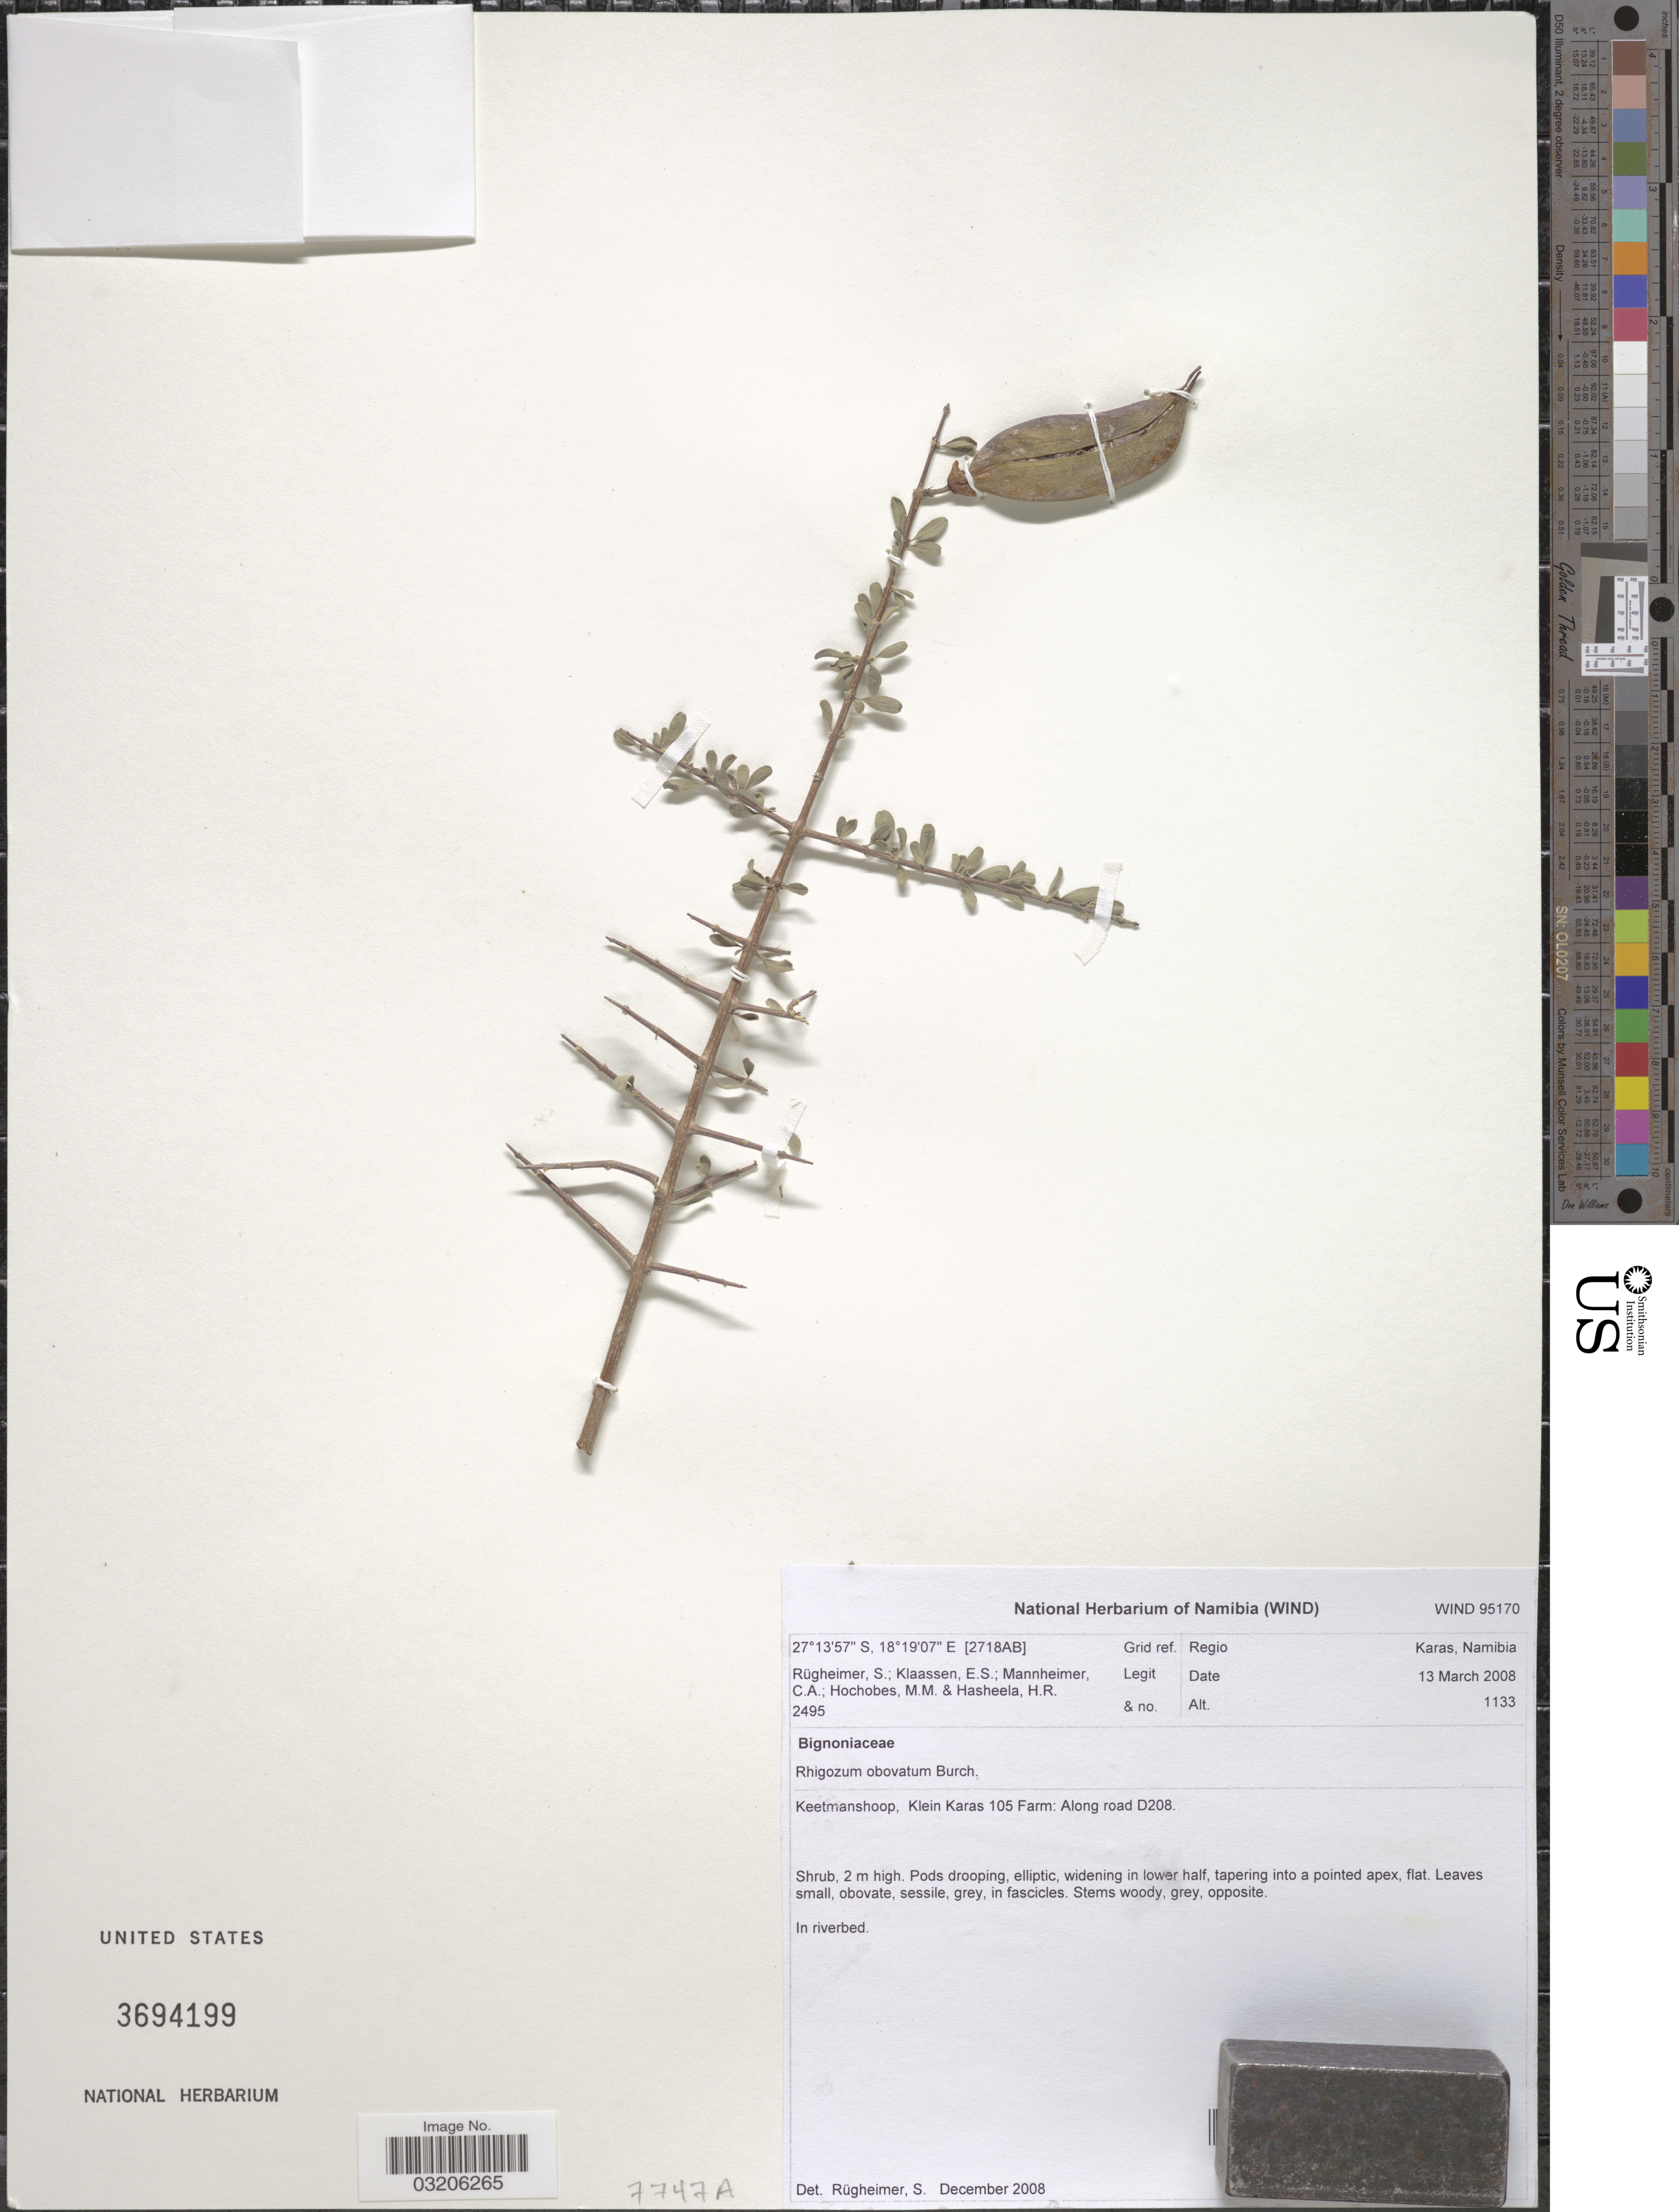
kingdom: Plantae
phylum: Tracheophyta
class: Magnoliopsida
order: Lamiales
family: Bignoniaceae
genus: Rhigozum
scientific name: Rhigozum obovatum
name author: Burch.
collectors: S. Rugheimer, E. S. Klaassen, C. A. Mannheimer, M. Hochobes & H. Hasheela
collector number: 2495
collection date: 2008-03-13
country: Namibia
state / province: Karas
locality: [2718AB] Grid ref. Regio Karas. Keetmanshoop, Klein Karas 105 Farm: Along road D208.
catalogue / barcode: US 3694199